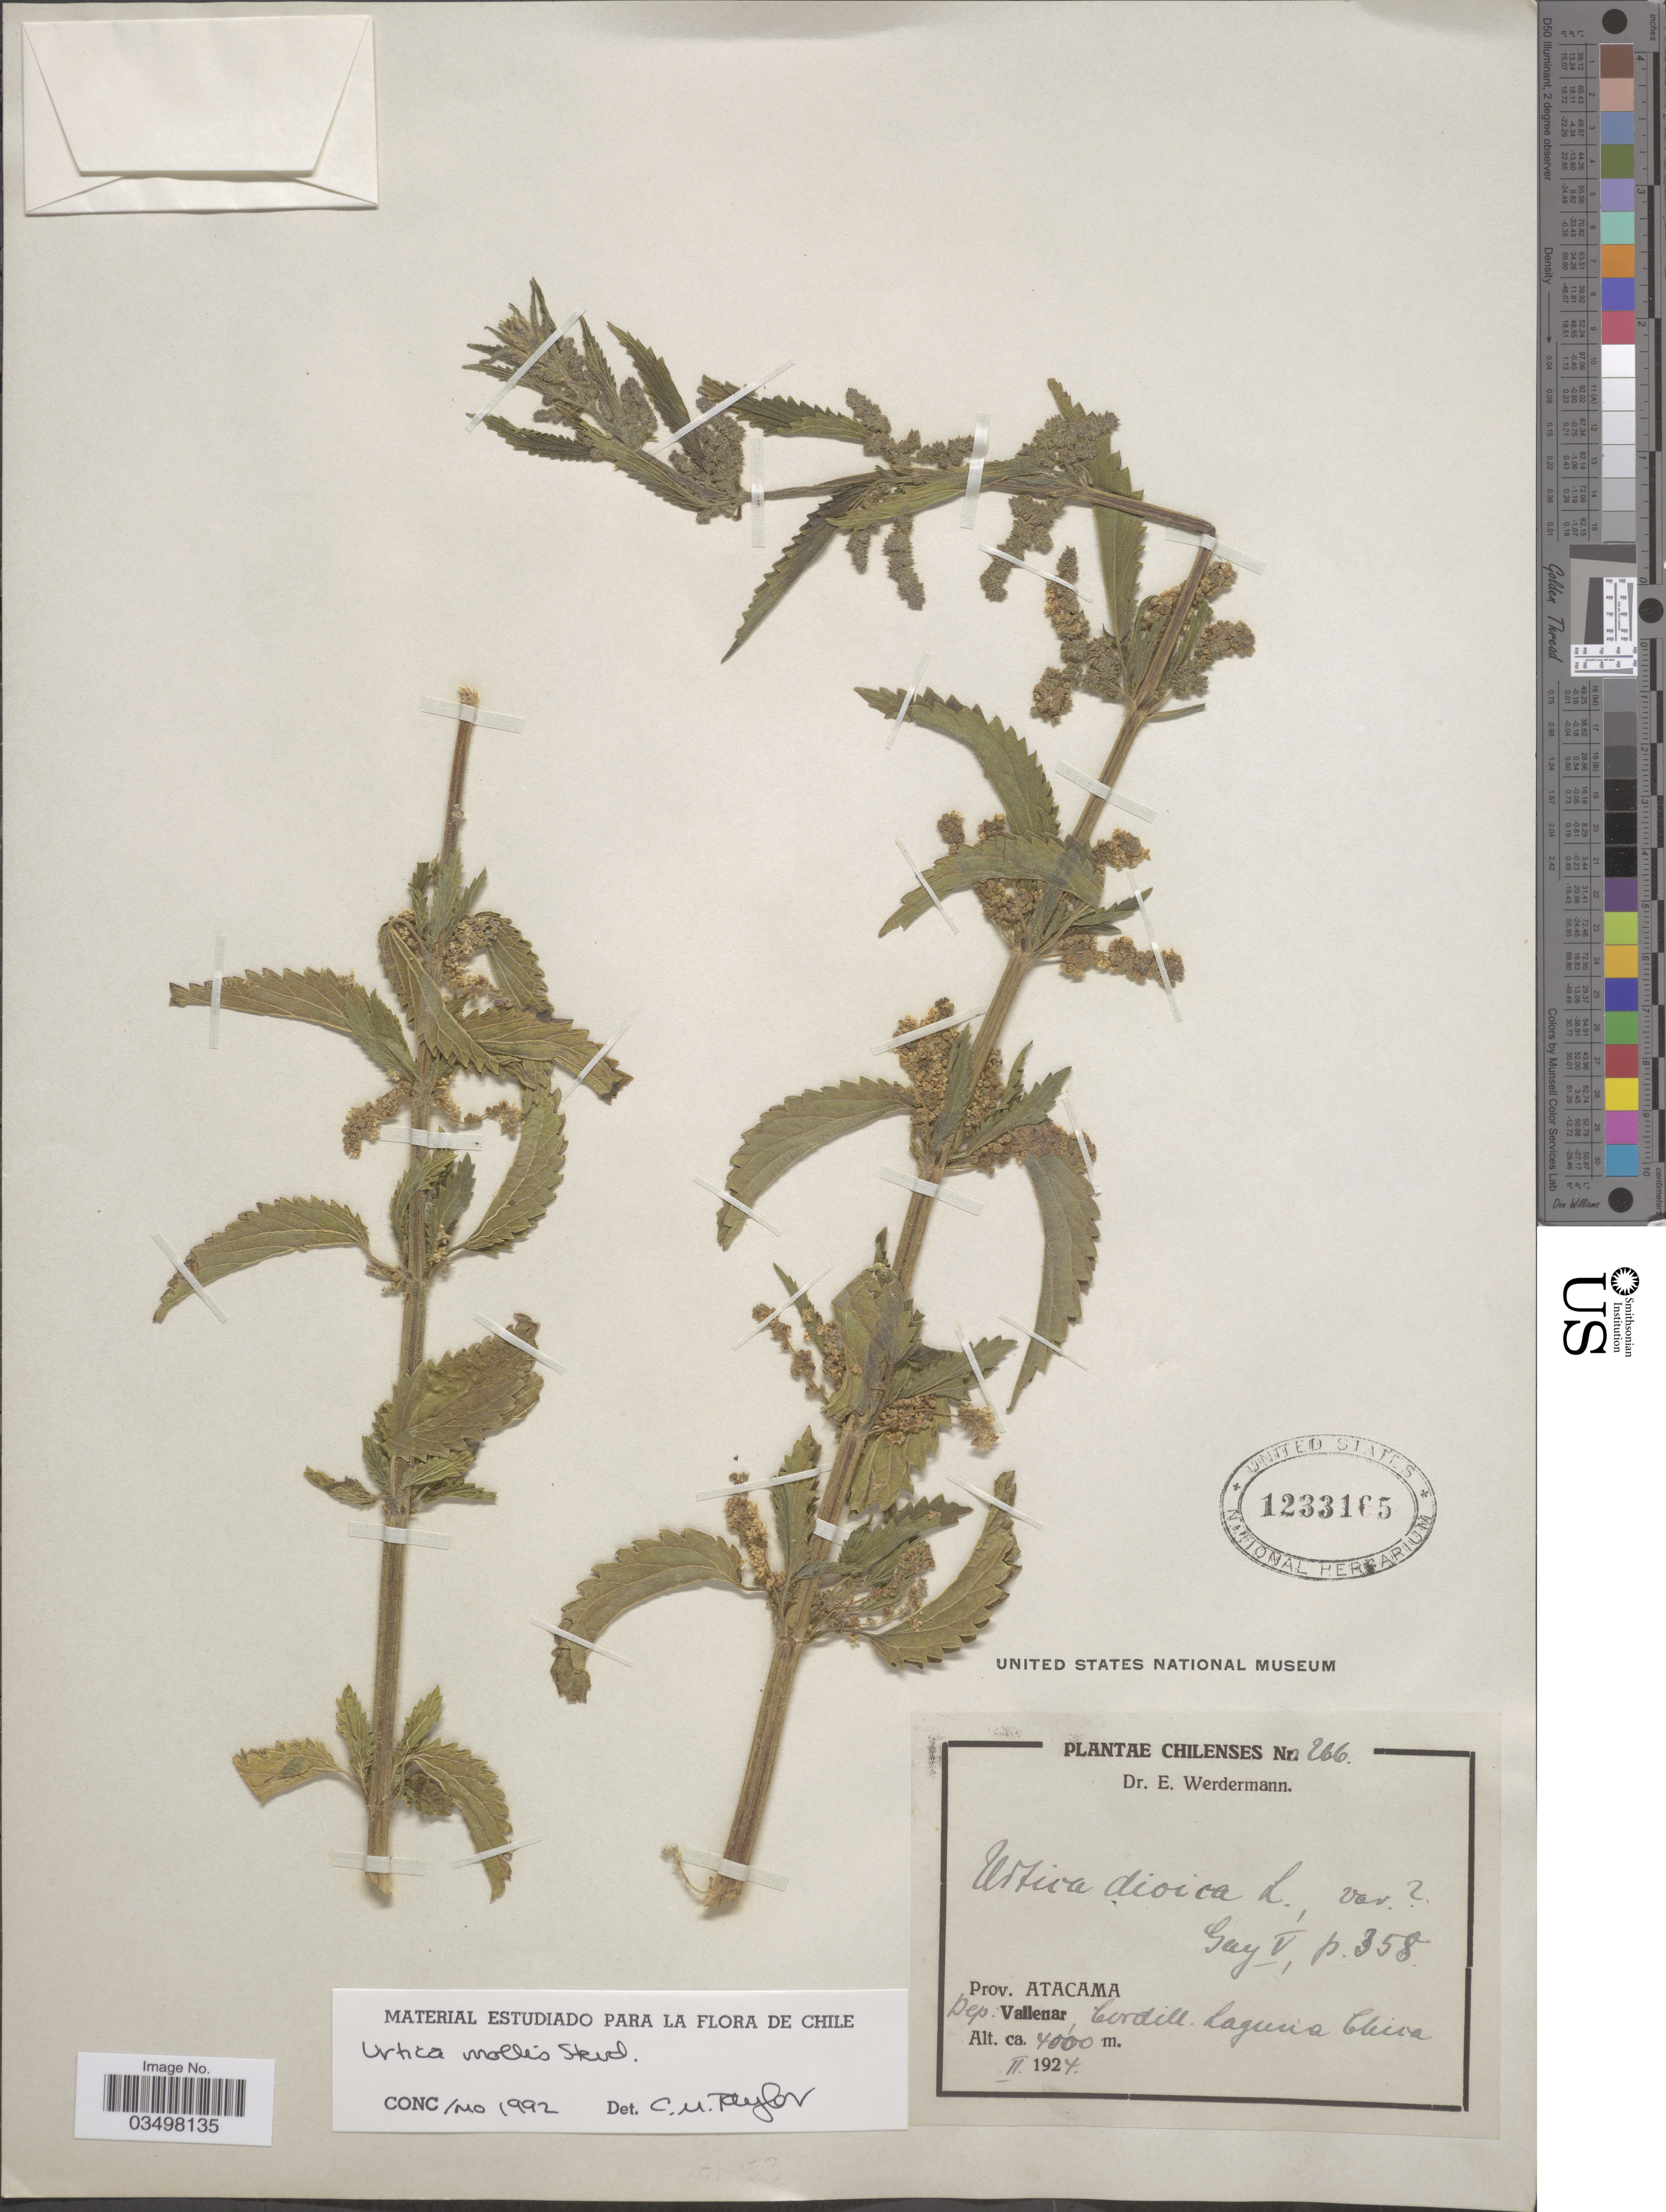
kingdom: Plantae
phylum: Tracheophyta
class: Magnoliopsida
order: Rosales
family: Urticaceae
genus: Urtica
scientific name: Urtica mollis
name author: Steud.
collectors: E. Werdermann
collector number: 266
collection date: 1924-02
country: Chile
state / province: Atacama (III)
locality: Dep. Vallenar, Cordill. Laguna Chica.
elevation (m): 4000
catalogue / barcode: US 1233165